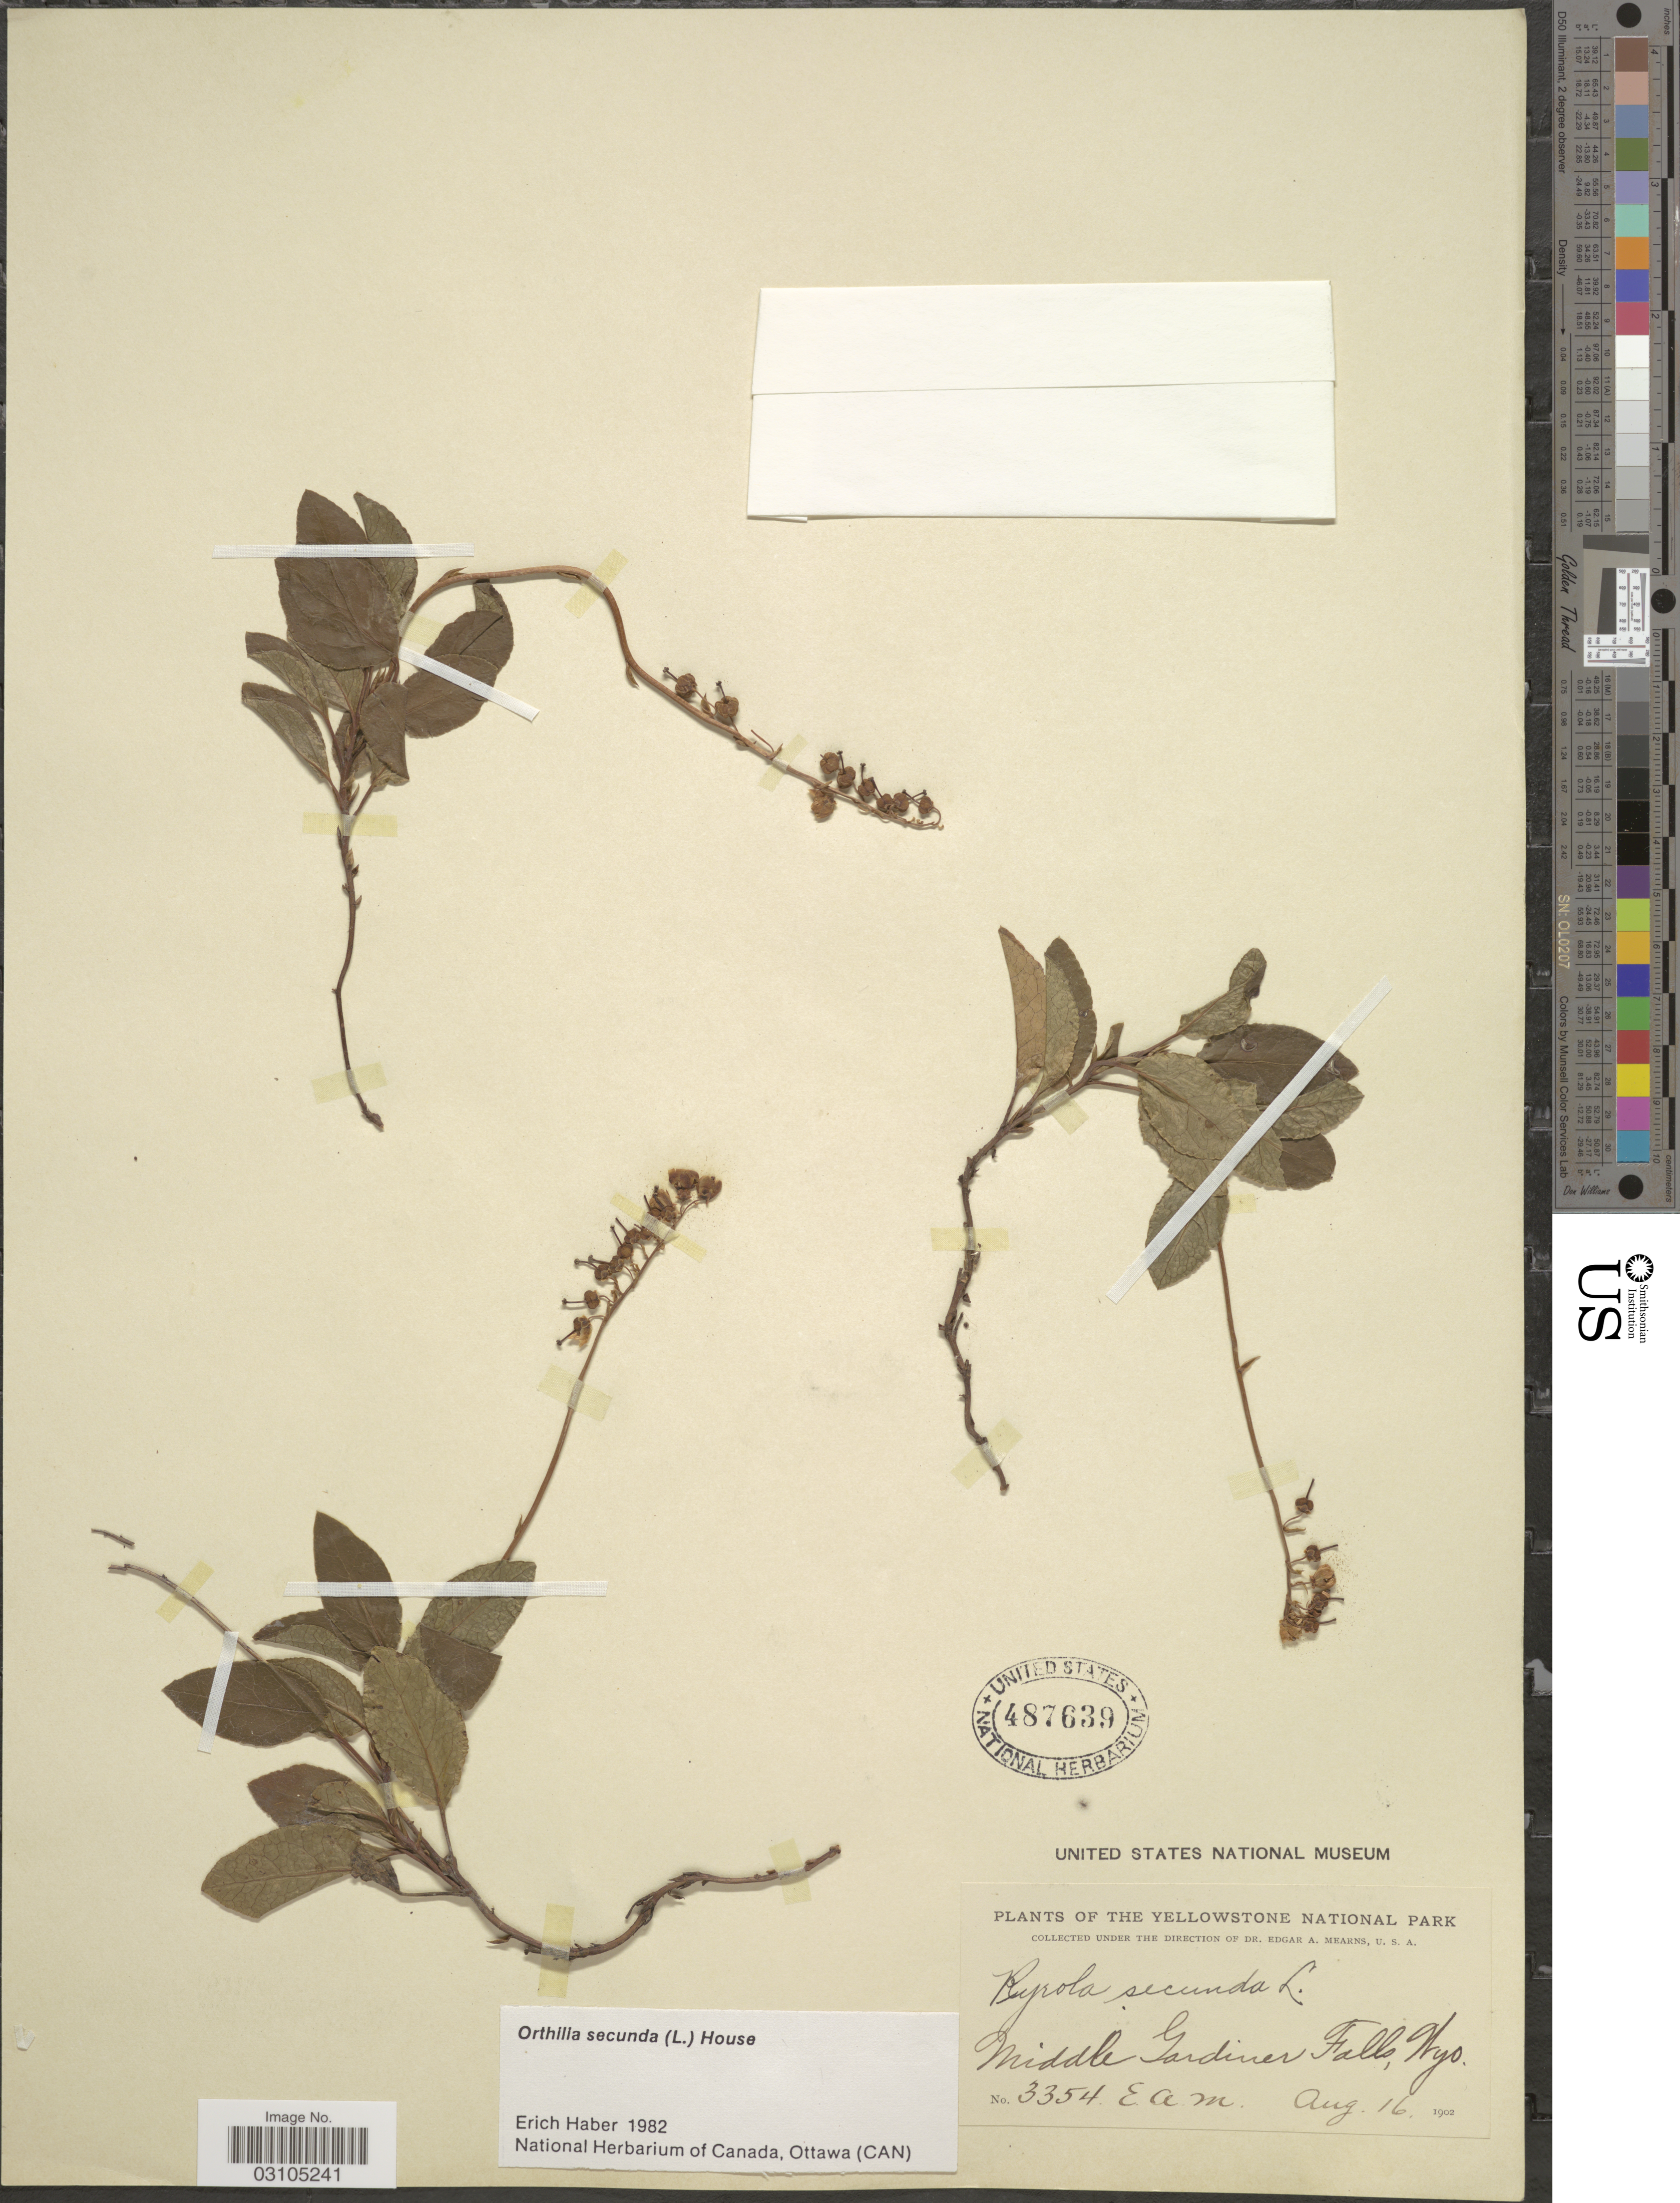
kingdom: Plantae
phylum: Tracheophyta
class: Magnoliopsida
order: Ericales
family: Ericaceae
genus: Orthilia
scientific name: Orthilia secunda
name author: (L.) House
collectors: E. A. Mearns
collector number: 3354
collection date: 1902-08-16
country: United States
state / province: Wyoming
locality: Yellowstone National Park. Middle Gardiner Falls, Wyo.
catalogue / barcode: US 487639